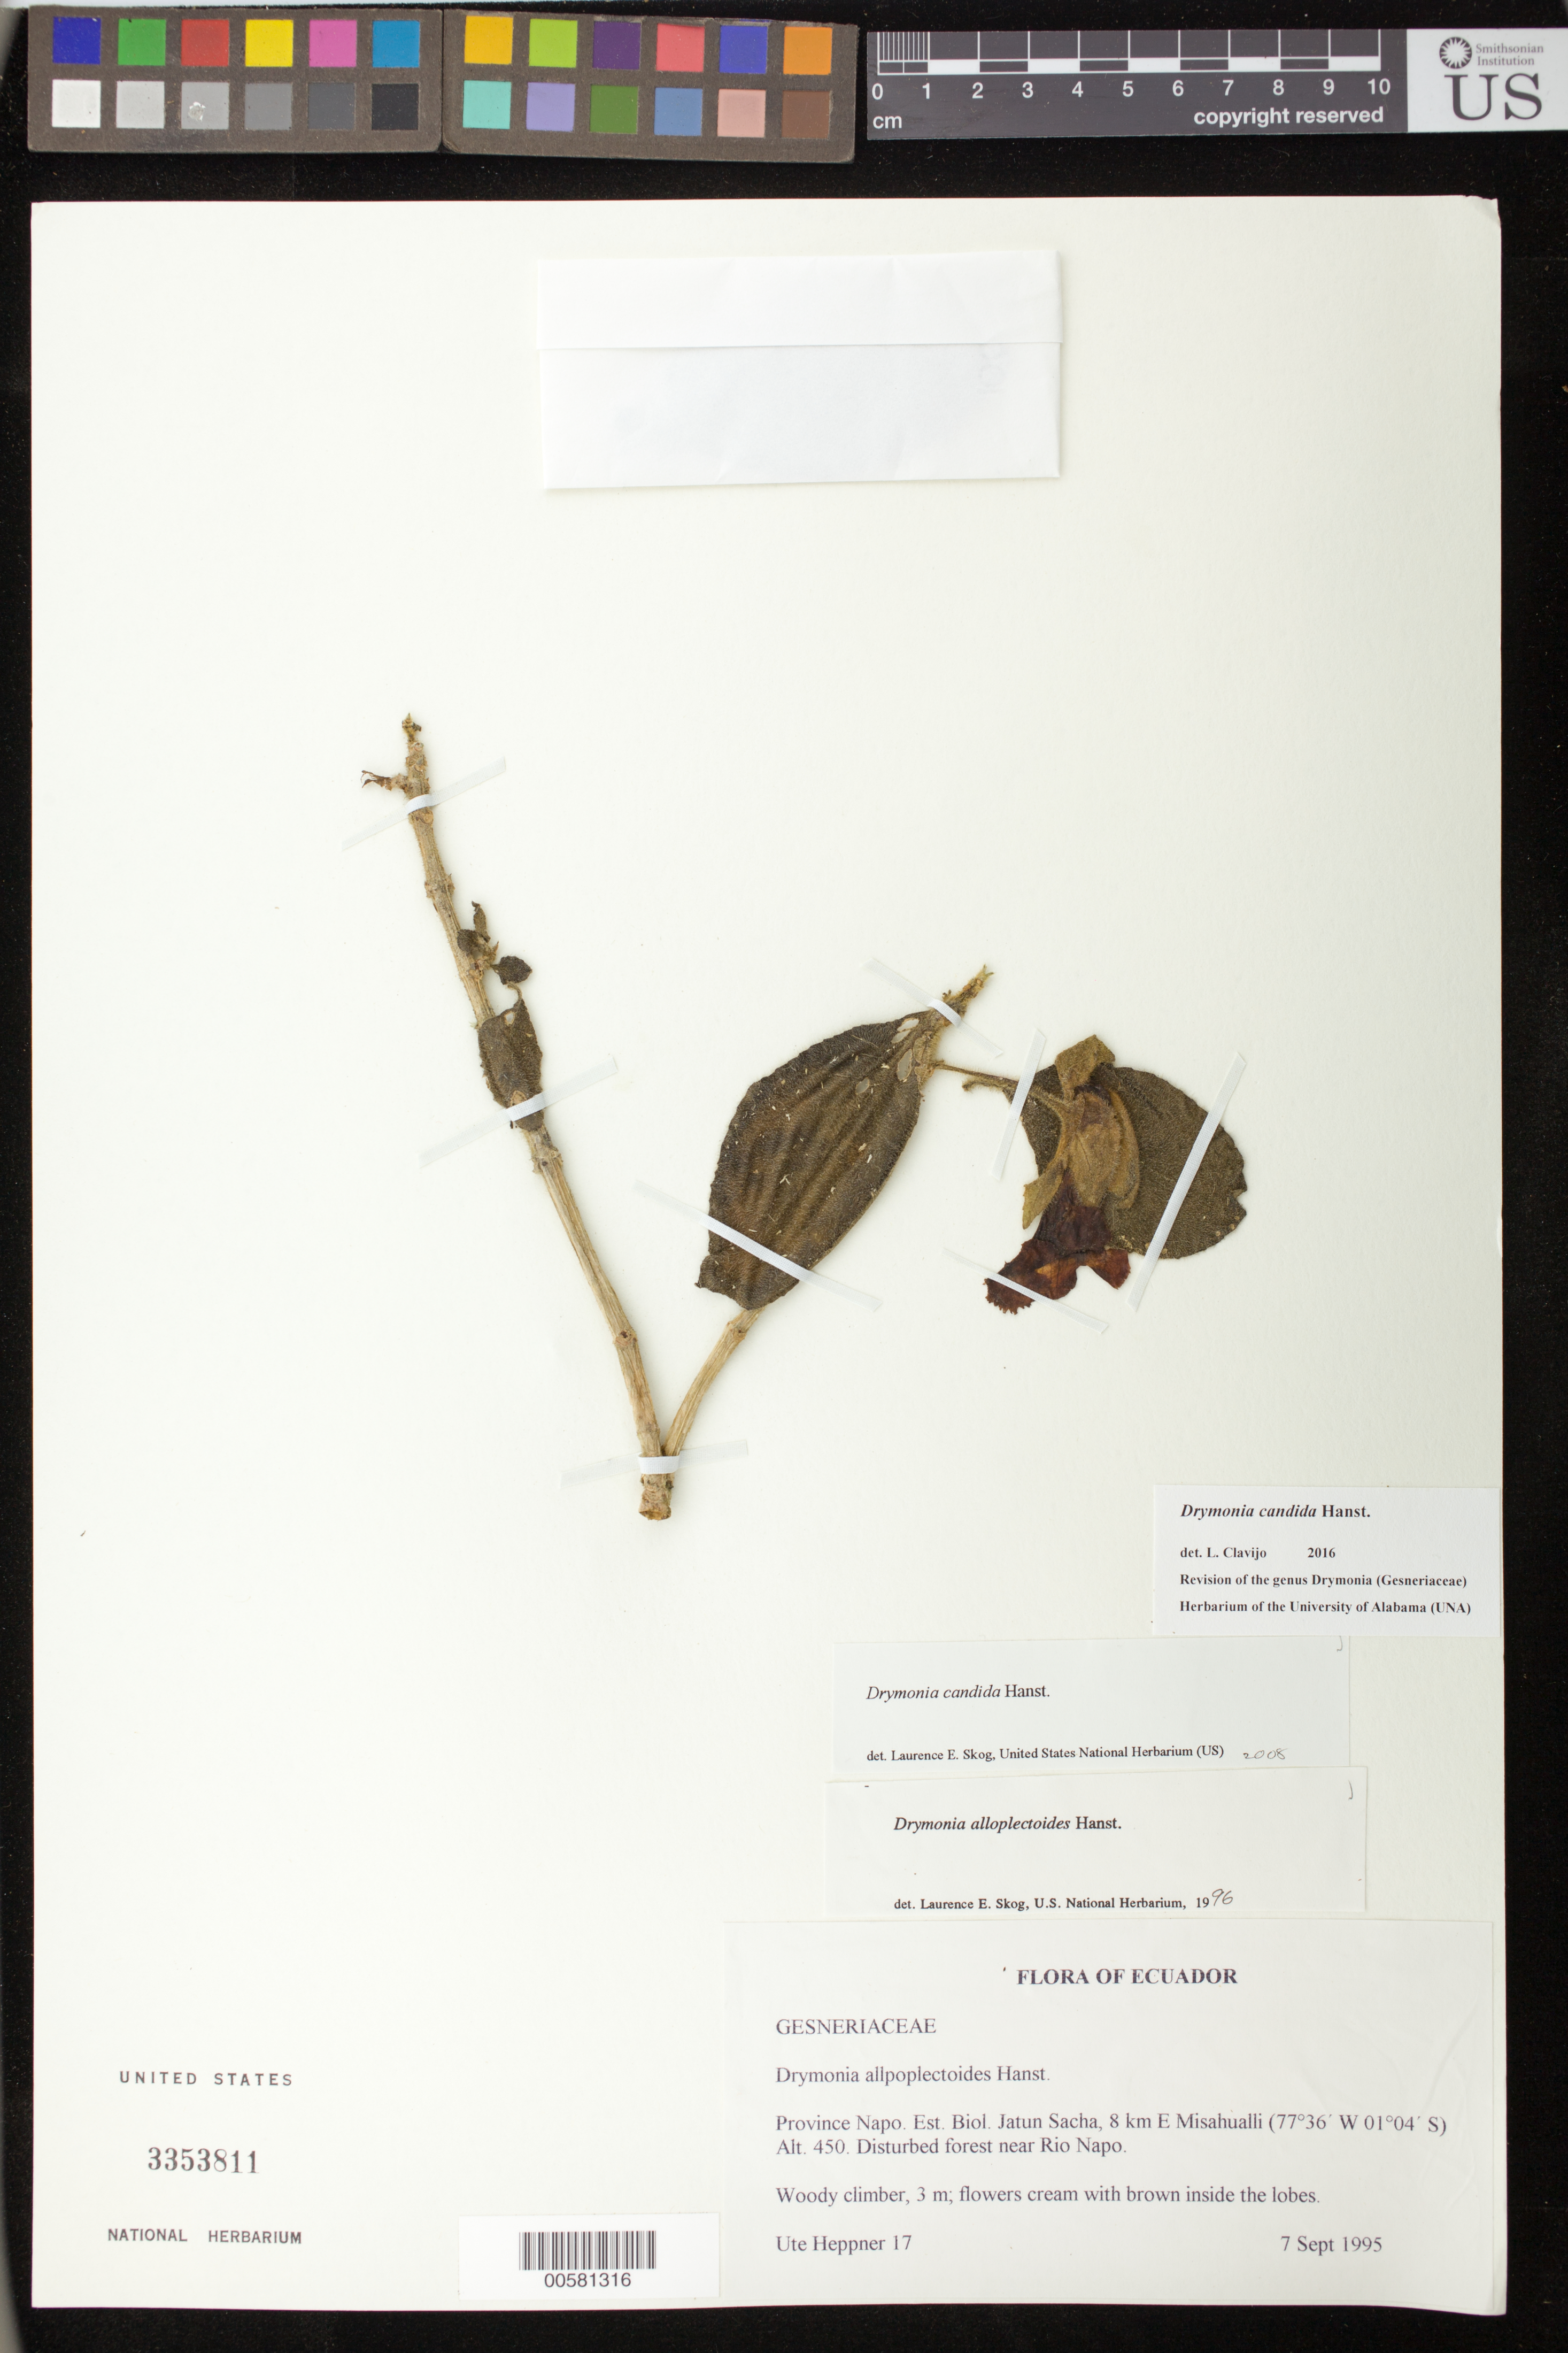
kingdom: Plantae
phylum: Tracheophyta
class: Magnoliopsida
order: Lamiales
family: Gesneriaceae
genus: Drymonia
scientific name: Drymonia candida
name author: Hanst.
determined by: Skog, Laurence E.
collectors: U. Heppner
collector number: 17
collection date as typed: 07 Sep 1995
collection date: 1995-09-07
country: Ecuador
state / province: Napo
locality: Est. Biol. Jatun Sacha, 8 km E Misahualli; near Rio Napo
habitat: Disturbed forest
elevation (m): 450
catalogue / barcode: US 3353811